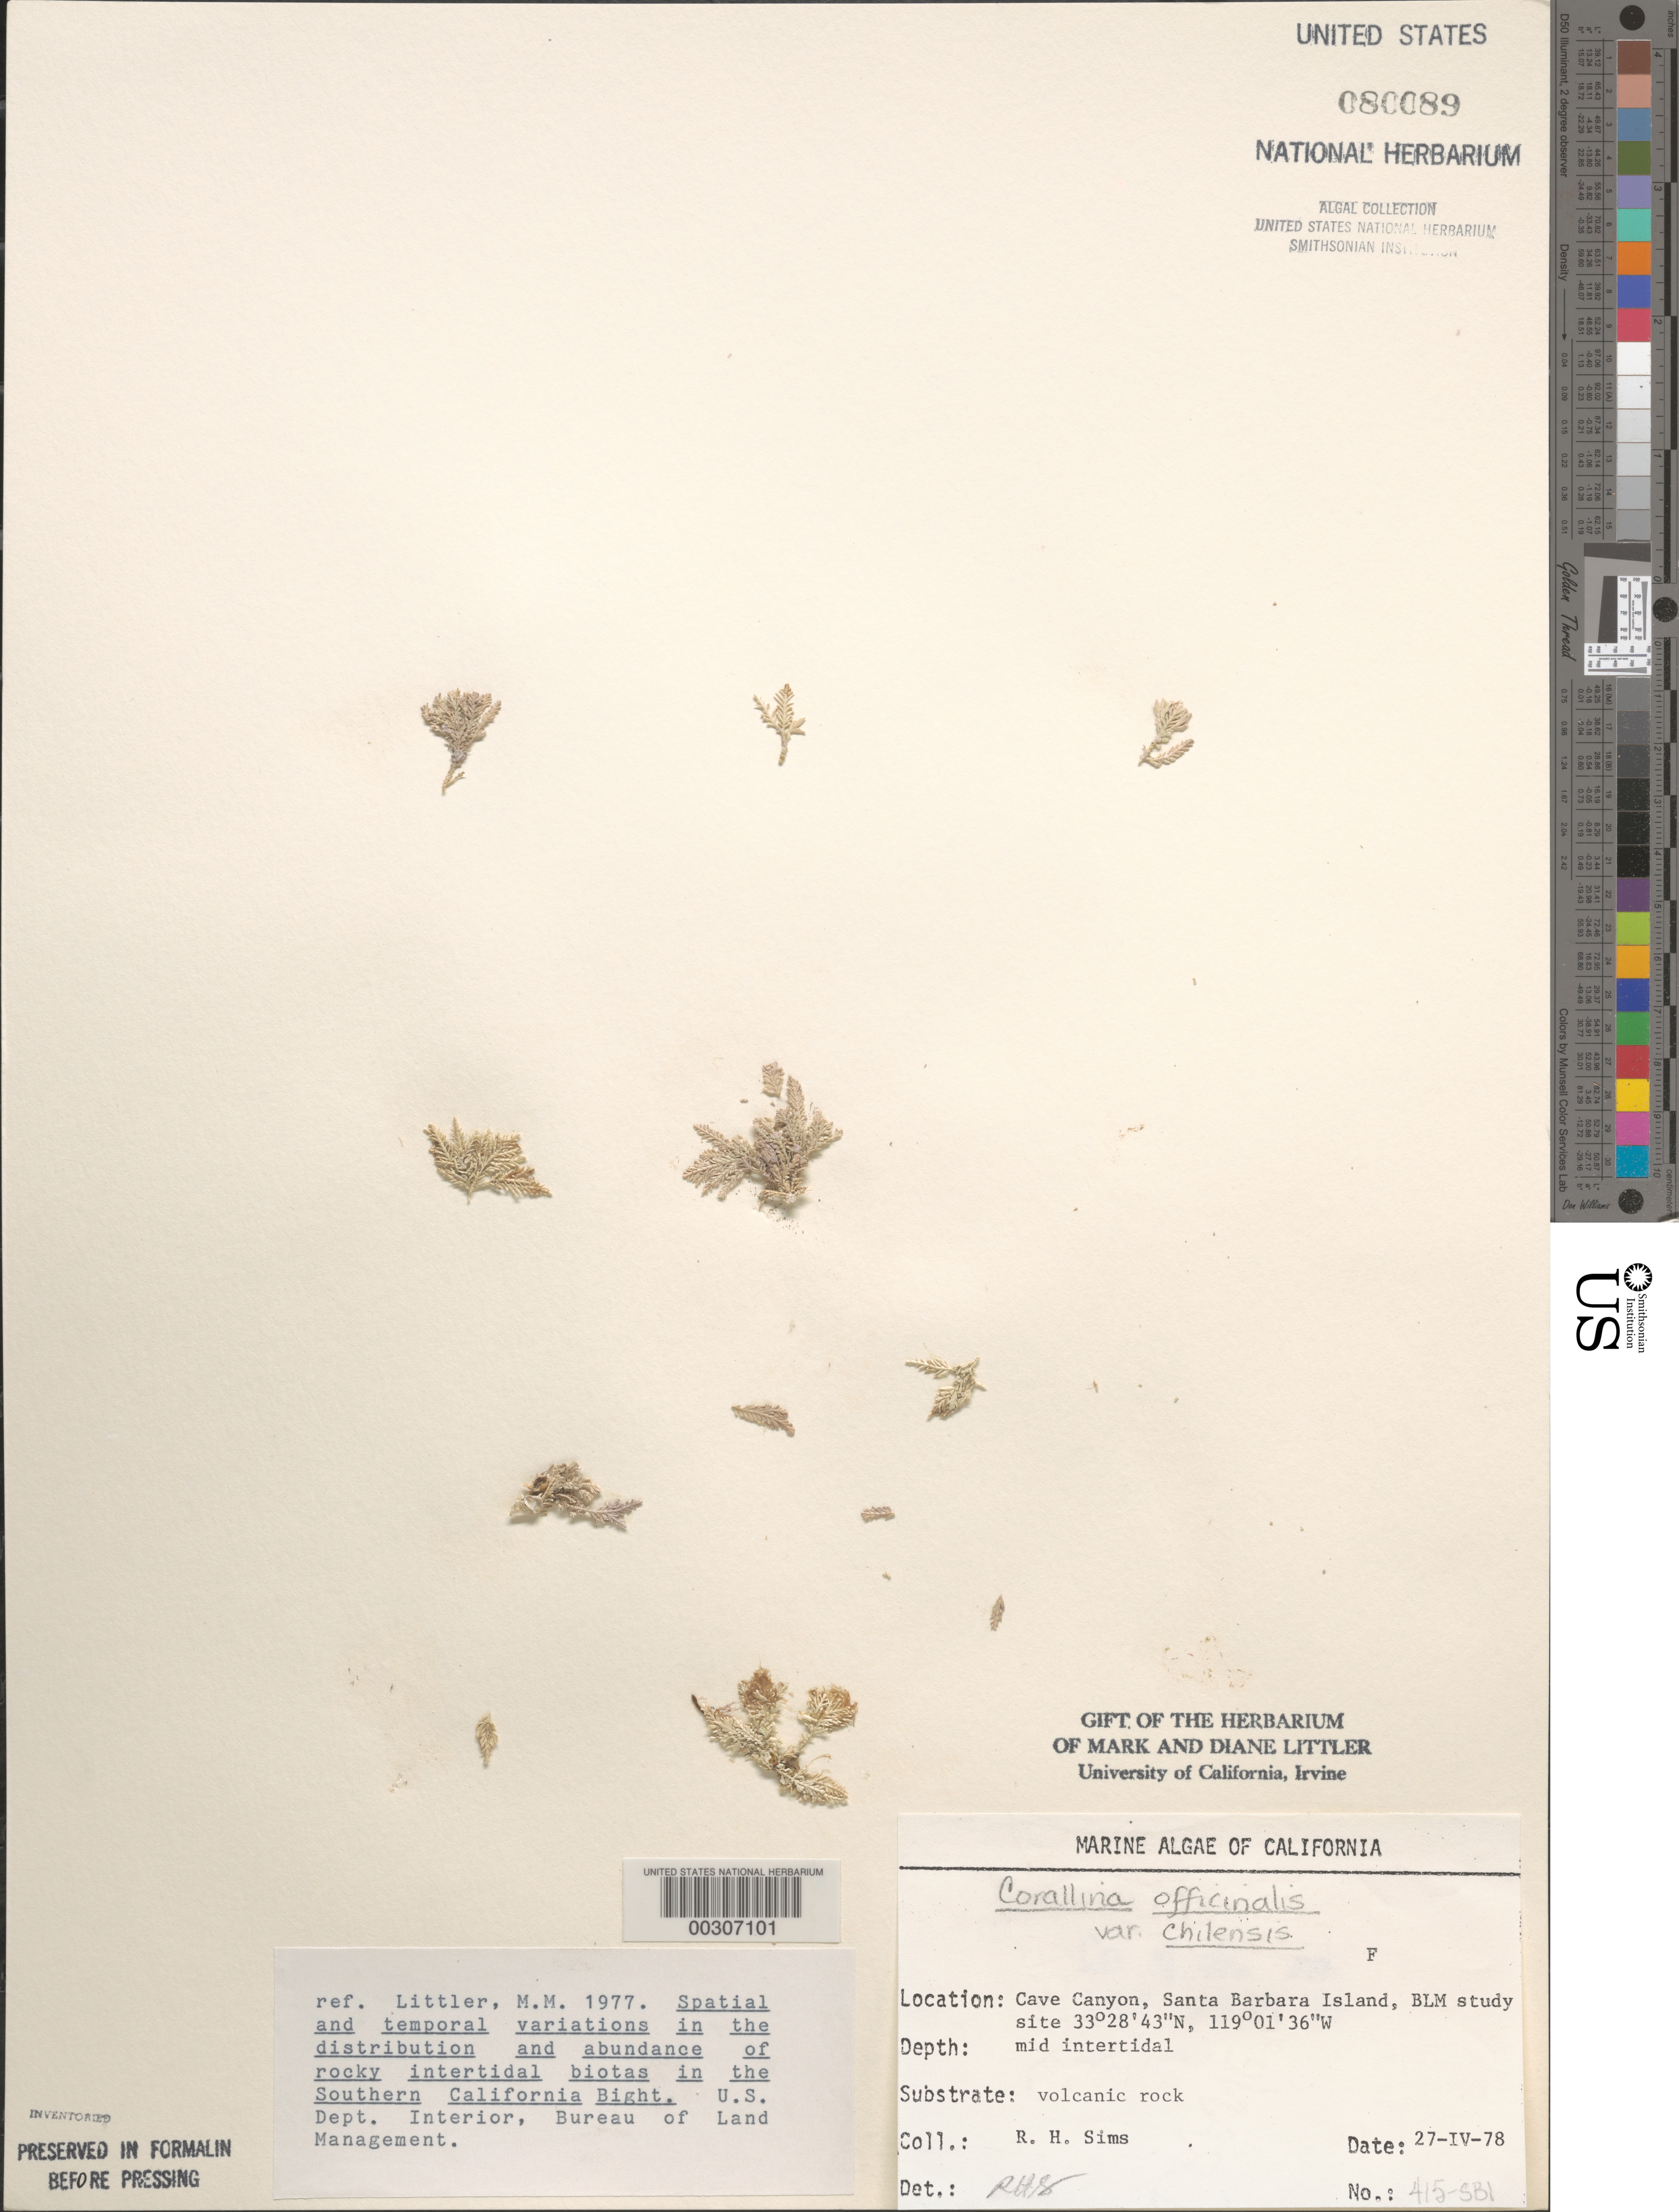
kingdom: Plantae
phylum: Rhodophyta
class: Florideophyceae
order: Corallinales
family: Corallinaceae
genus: Corallina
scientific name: Corallina officinalis var. chilensis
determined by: Sims, Robert H.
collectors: R. H. Sims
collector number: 415-SBI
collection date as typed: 27 Apr 1978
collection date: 1978-04-27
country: United States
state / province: California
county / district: Santa Barbara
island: Santa Barbara Island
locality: Cave Canyon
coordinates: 33 28' 43" N, 119 01' 36" W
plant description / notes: BLM-SOCALBIGHT Rocky Intertidal Survey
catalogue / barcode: US 80089